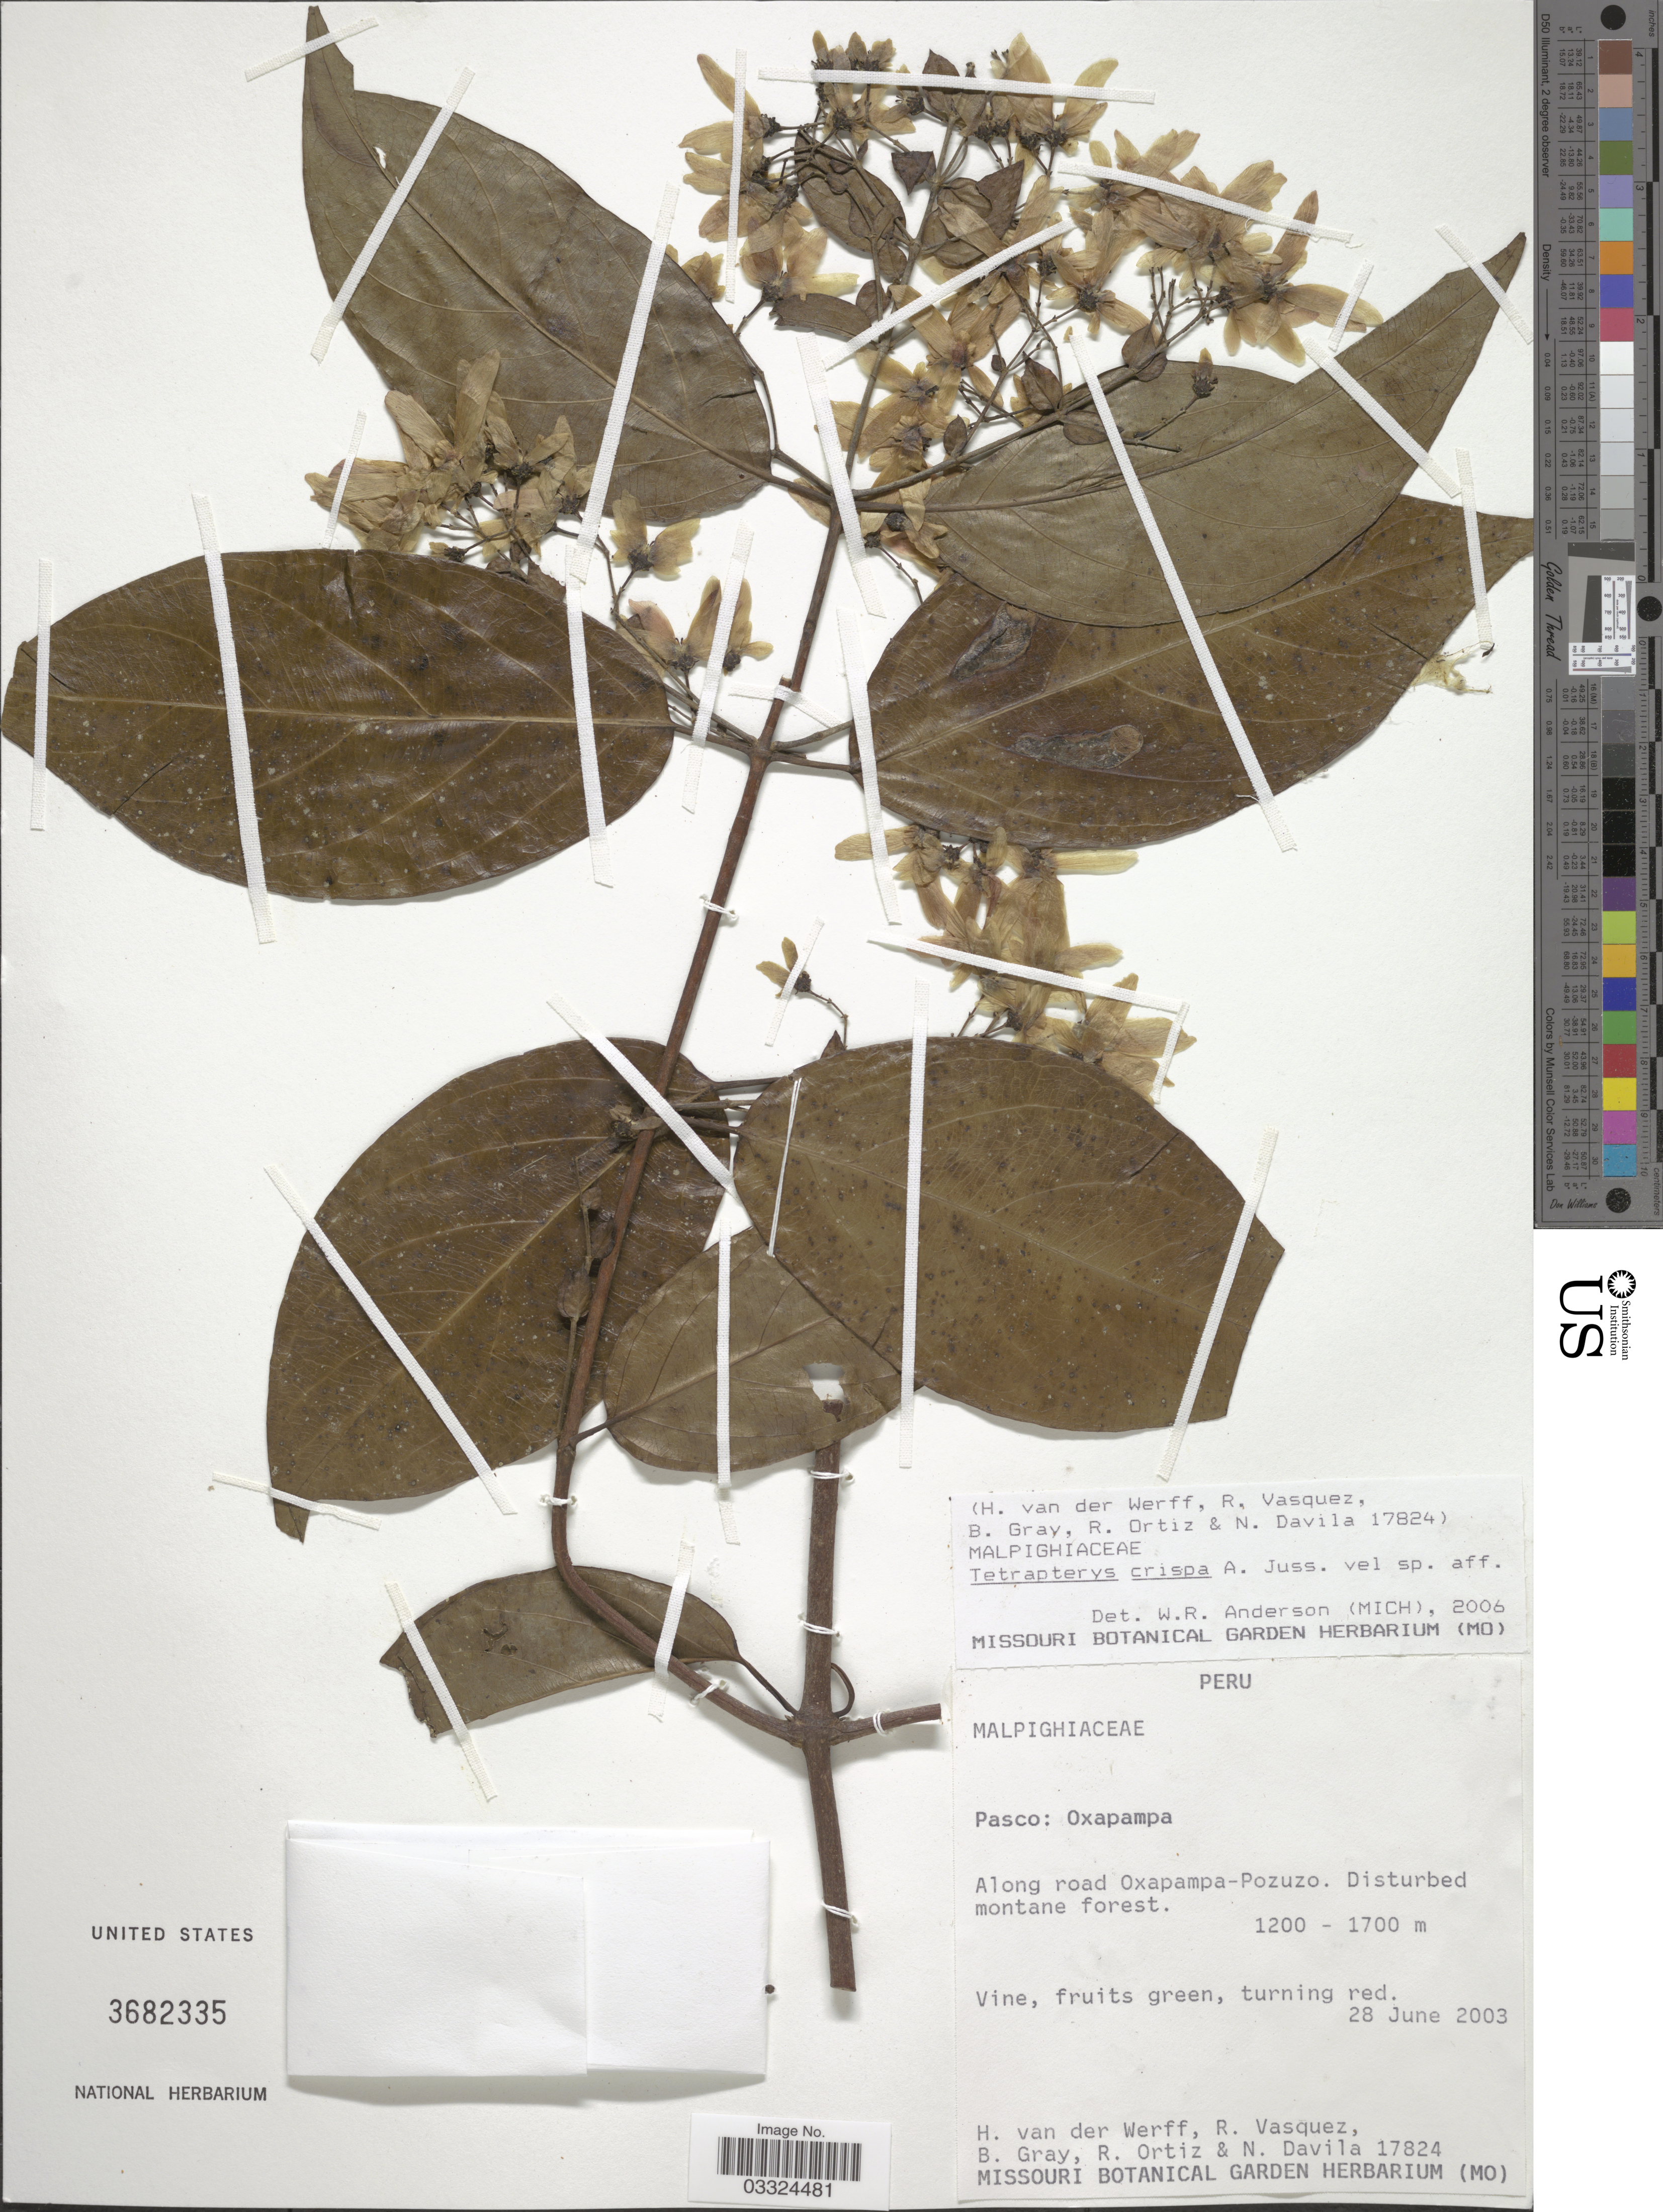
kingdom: Plantae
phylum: Tracheophyta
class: Magnoliopsida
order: Malpighiales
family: Malpighiaceae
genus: Tetrapterys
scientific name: Tetrapterys crispa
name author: A. Juss.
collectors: H. van der Werff, R. Vasquez, B. Gray, R. Ortiz & N. Dávila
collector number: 17824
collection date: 2003-06-28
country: Peru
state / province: Pasco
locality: Oxapampa. Along road Oxapampa-Pozuzo. Disturbed montane forest.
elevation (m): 1200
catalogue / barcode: US 3682335